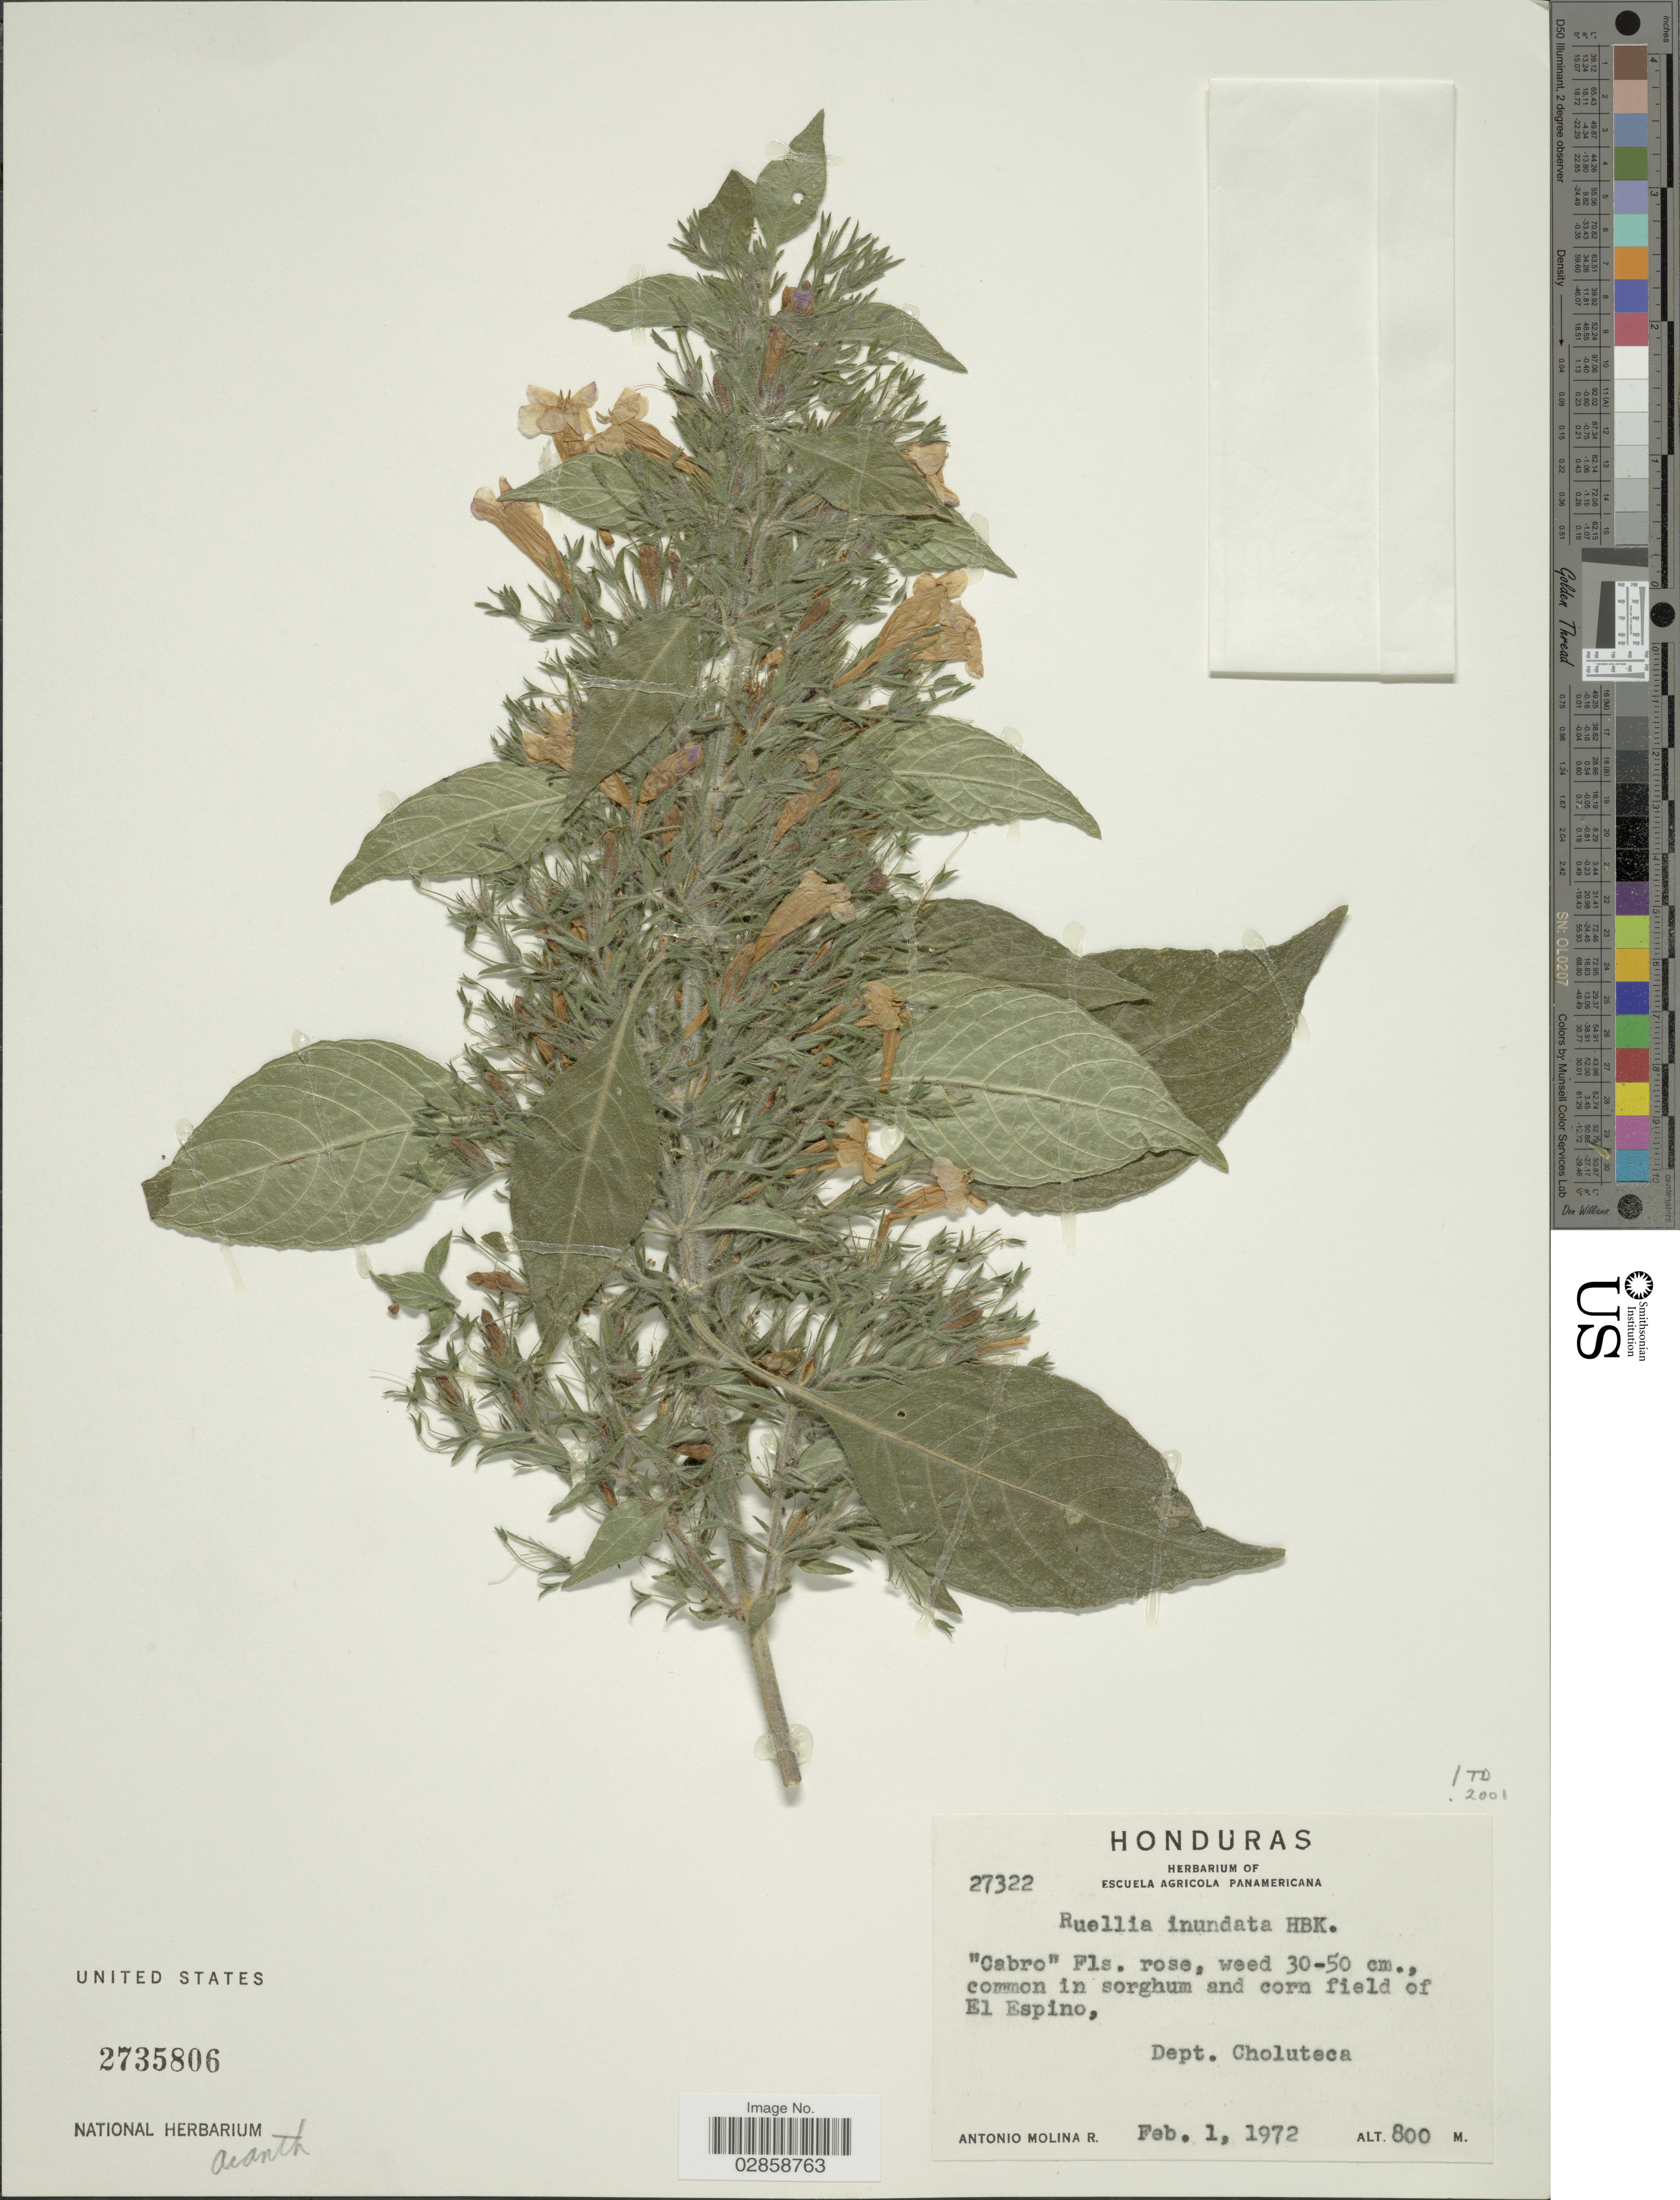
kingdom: Plantae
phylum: Tracheophyta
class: Magnoliopsida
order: Lamiales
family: Acanthaceae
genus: Ruellia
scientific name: Ruellia inundata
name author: Kunth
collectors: A. Molina R.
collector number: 27322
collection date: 1972-02-01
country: Honduras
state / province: Choluteca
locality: Corn field of El Espino. Dept. Choluteca.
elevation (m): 800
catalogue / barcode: US 2735806